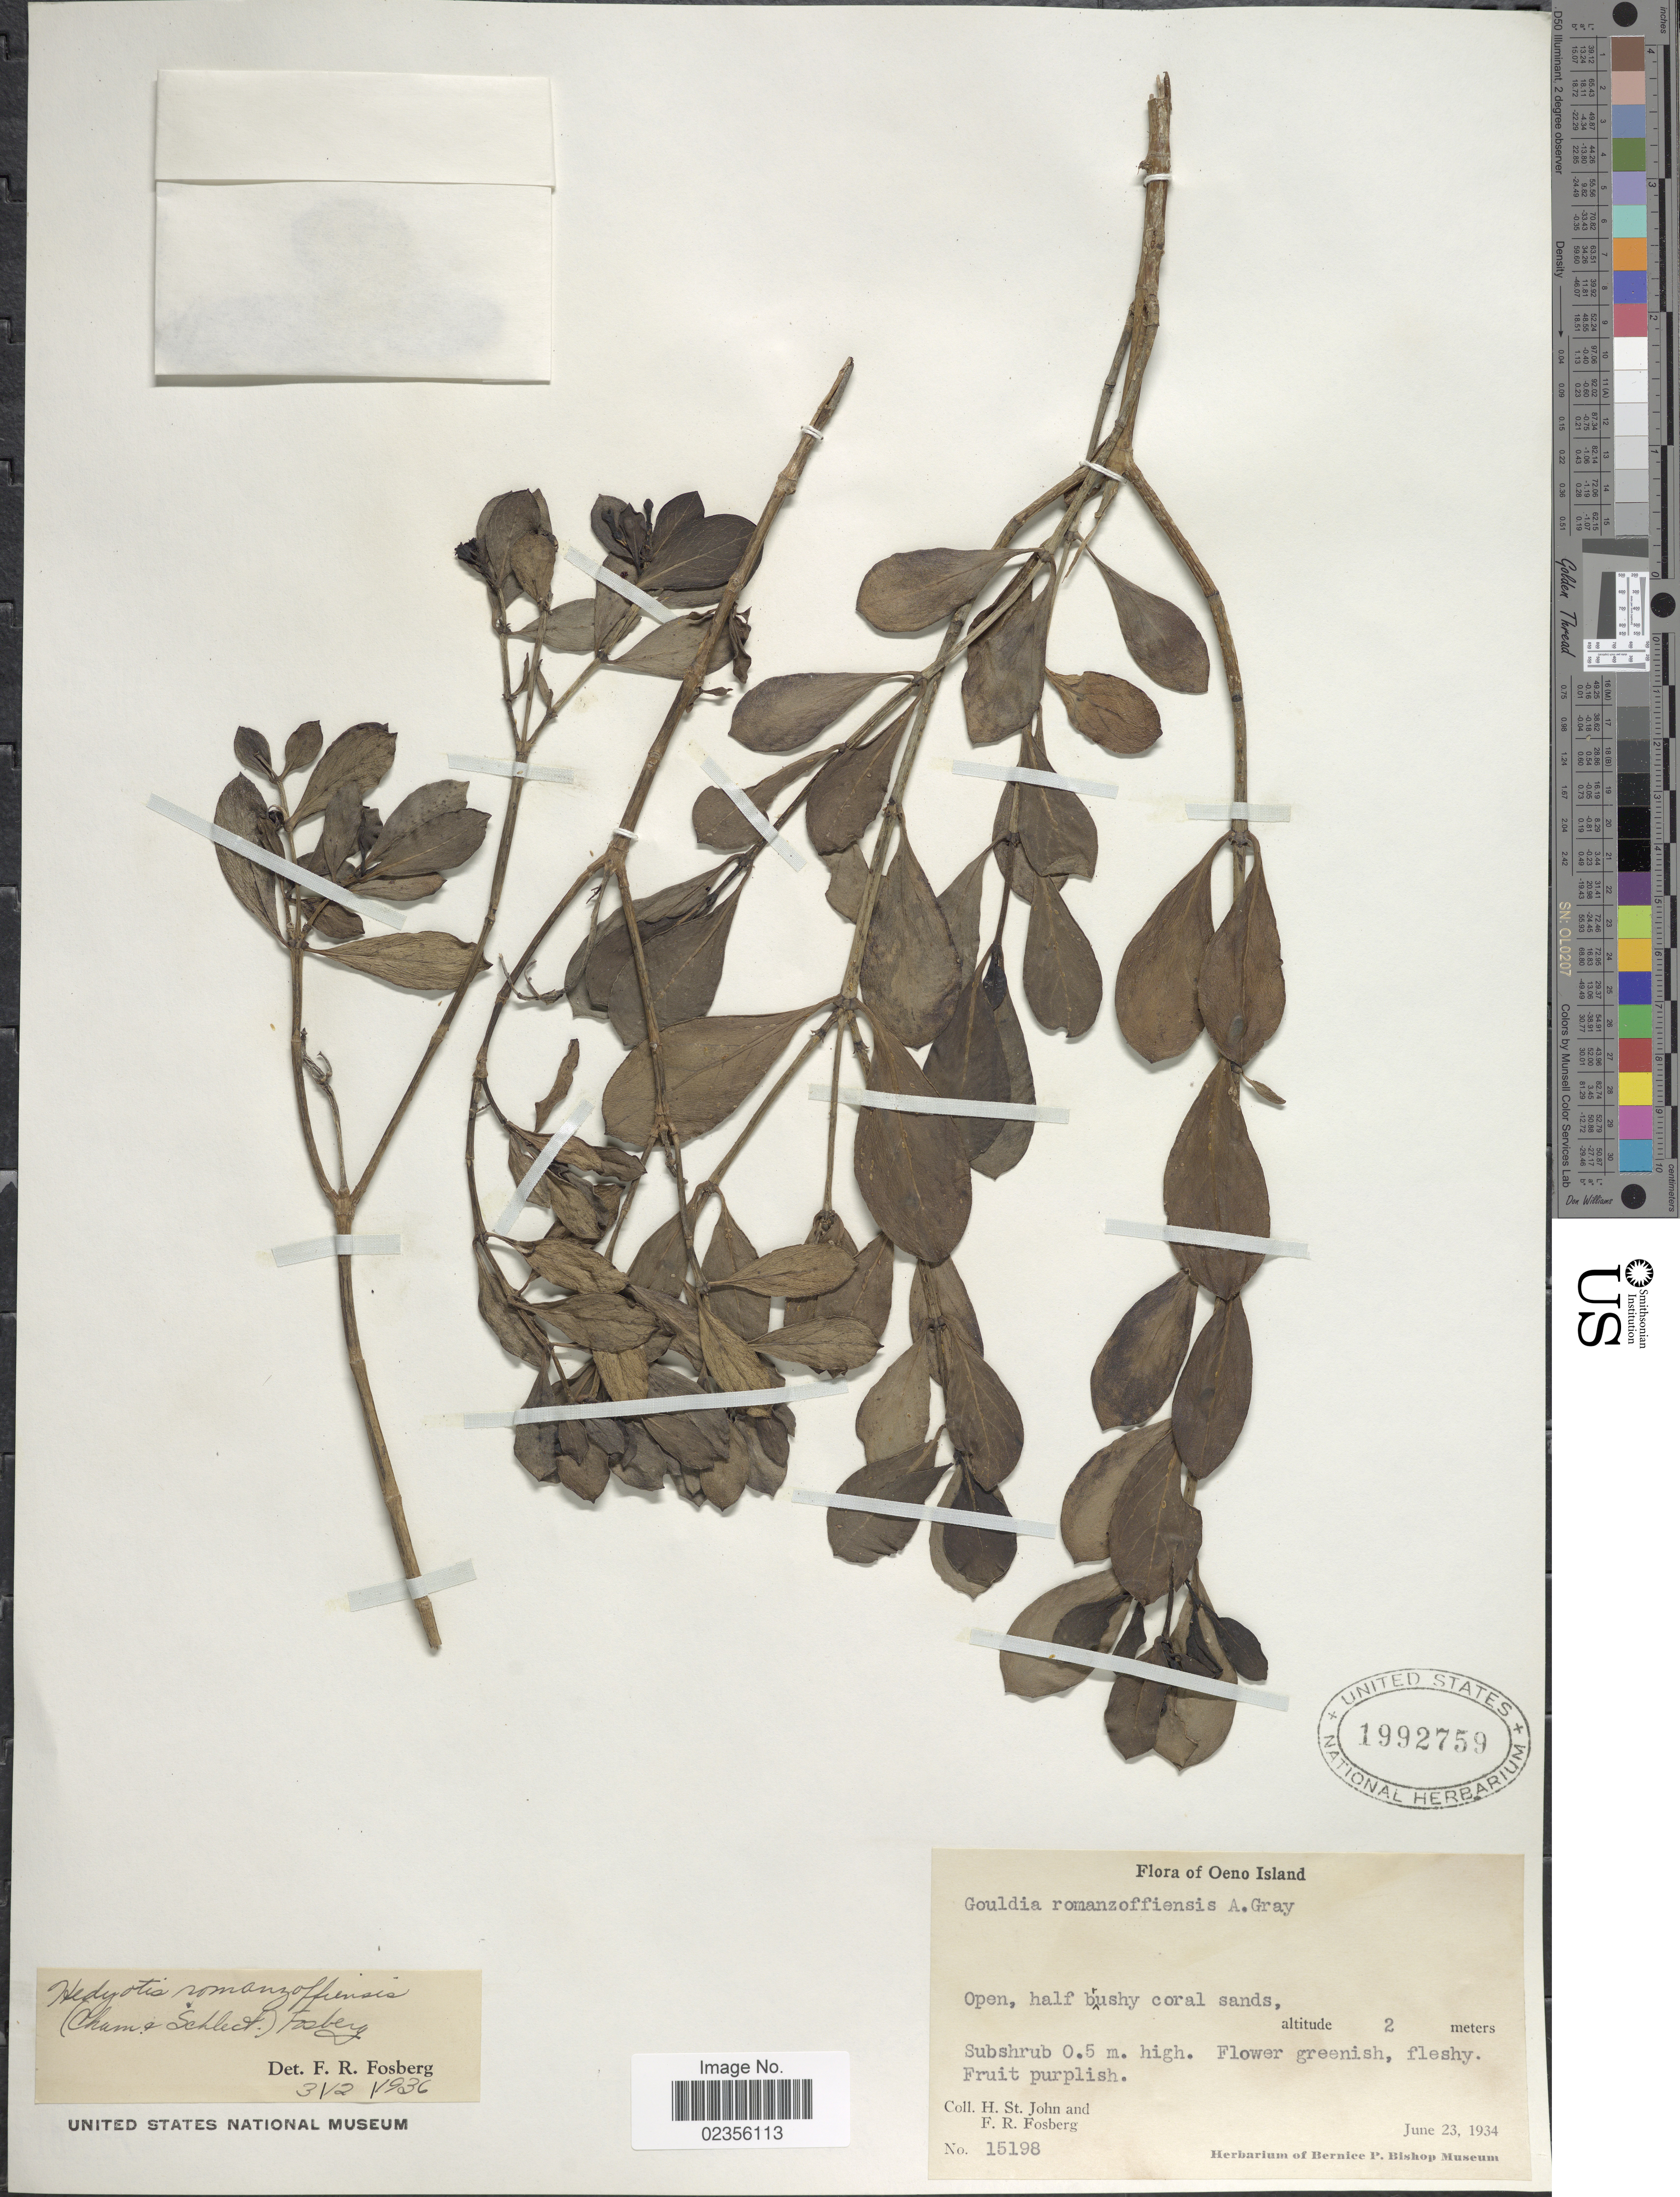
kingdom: Plantae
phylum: Tracheophyta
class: Magnoliopsida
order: Gentianales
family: Rubiaceae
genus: Kadua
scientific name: Kadua romanzoffiensis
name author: Cham. & Schltdl.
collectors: H. St. John & F. R. Fosberg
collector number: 15198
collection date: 1934-06-23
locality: Oeno Island. Open, half brushy coral sands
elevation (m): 2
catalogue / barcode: US 1992759